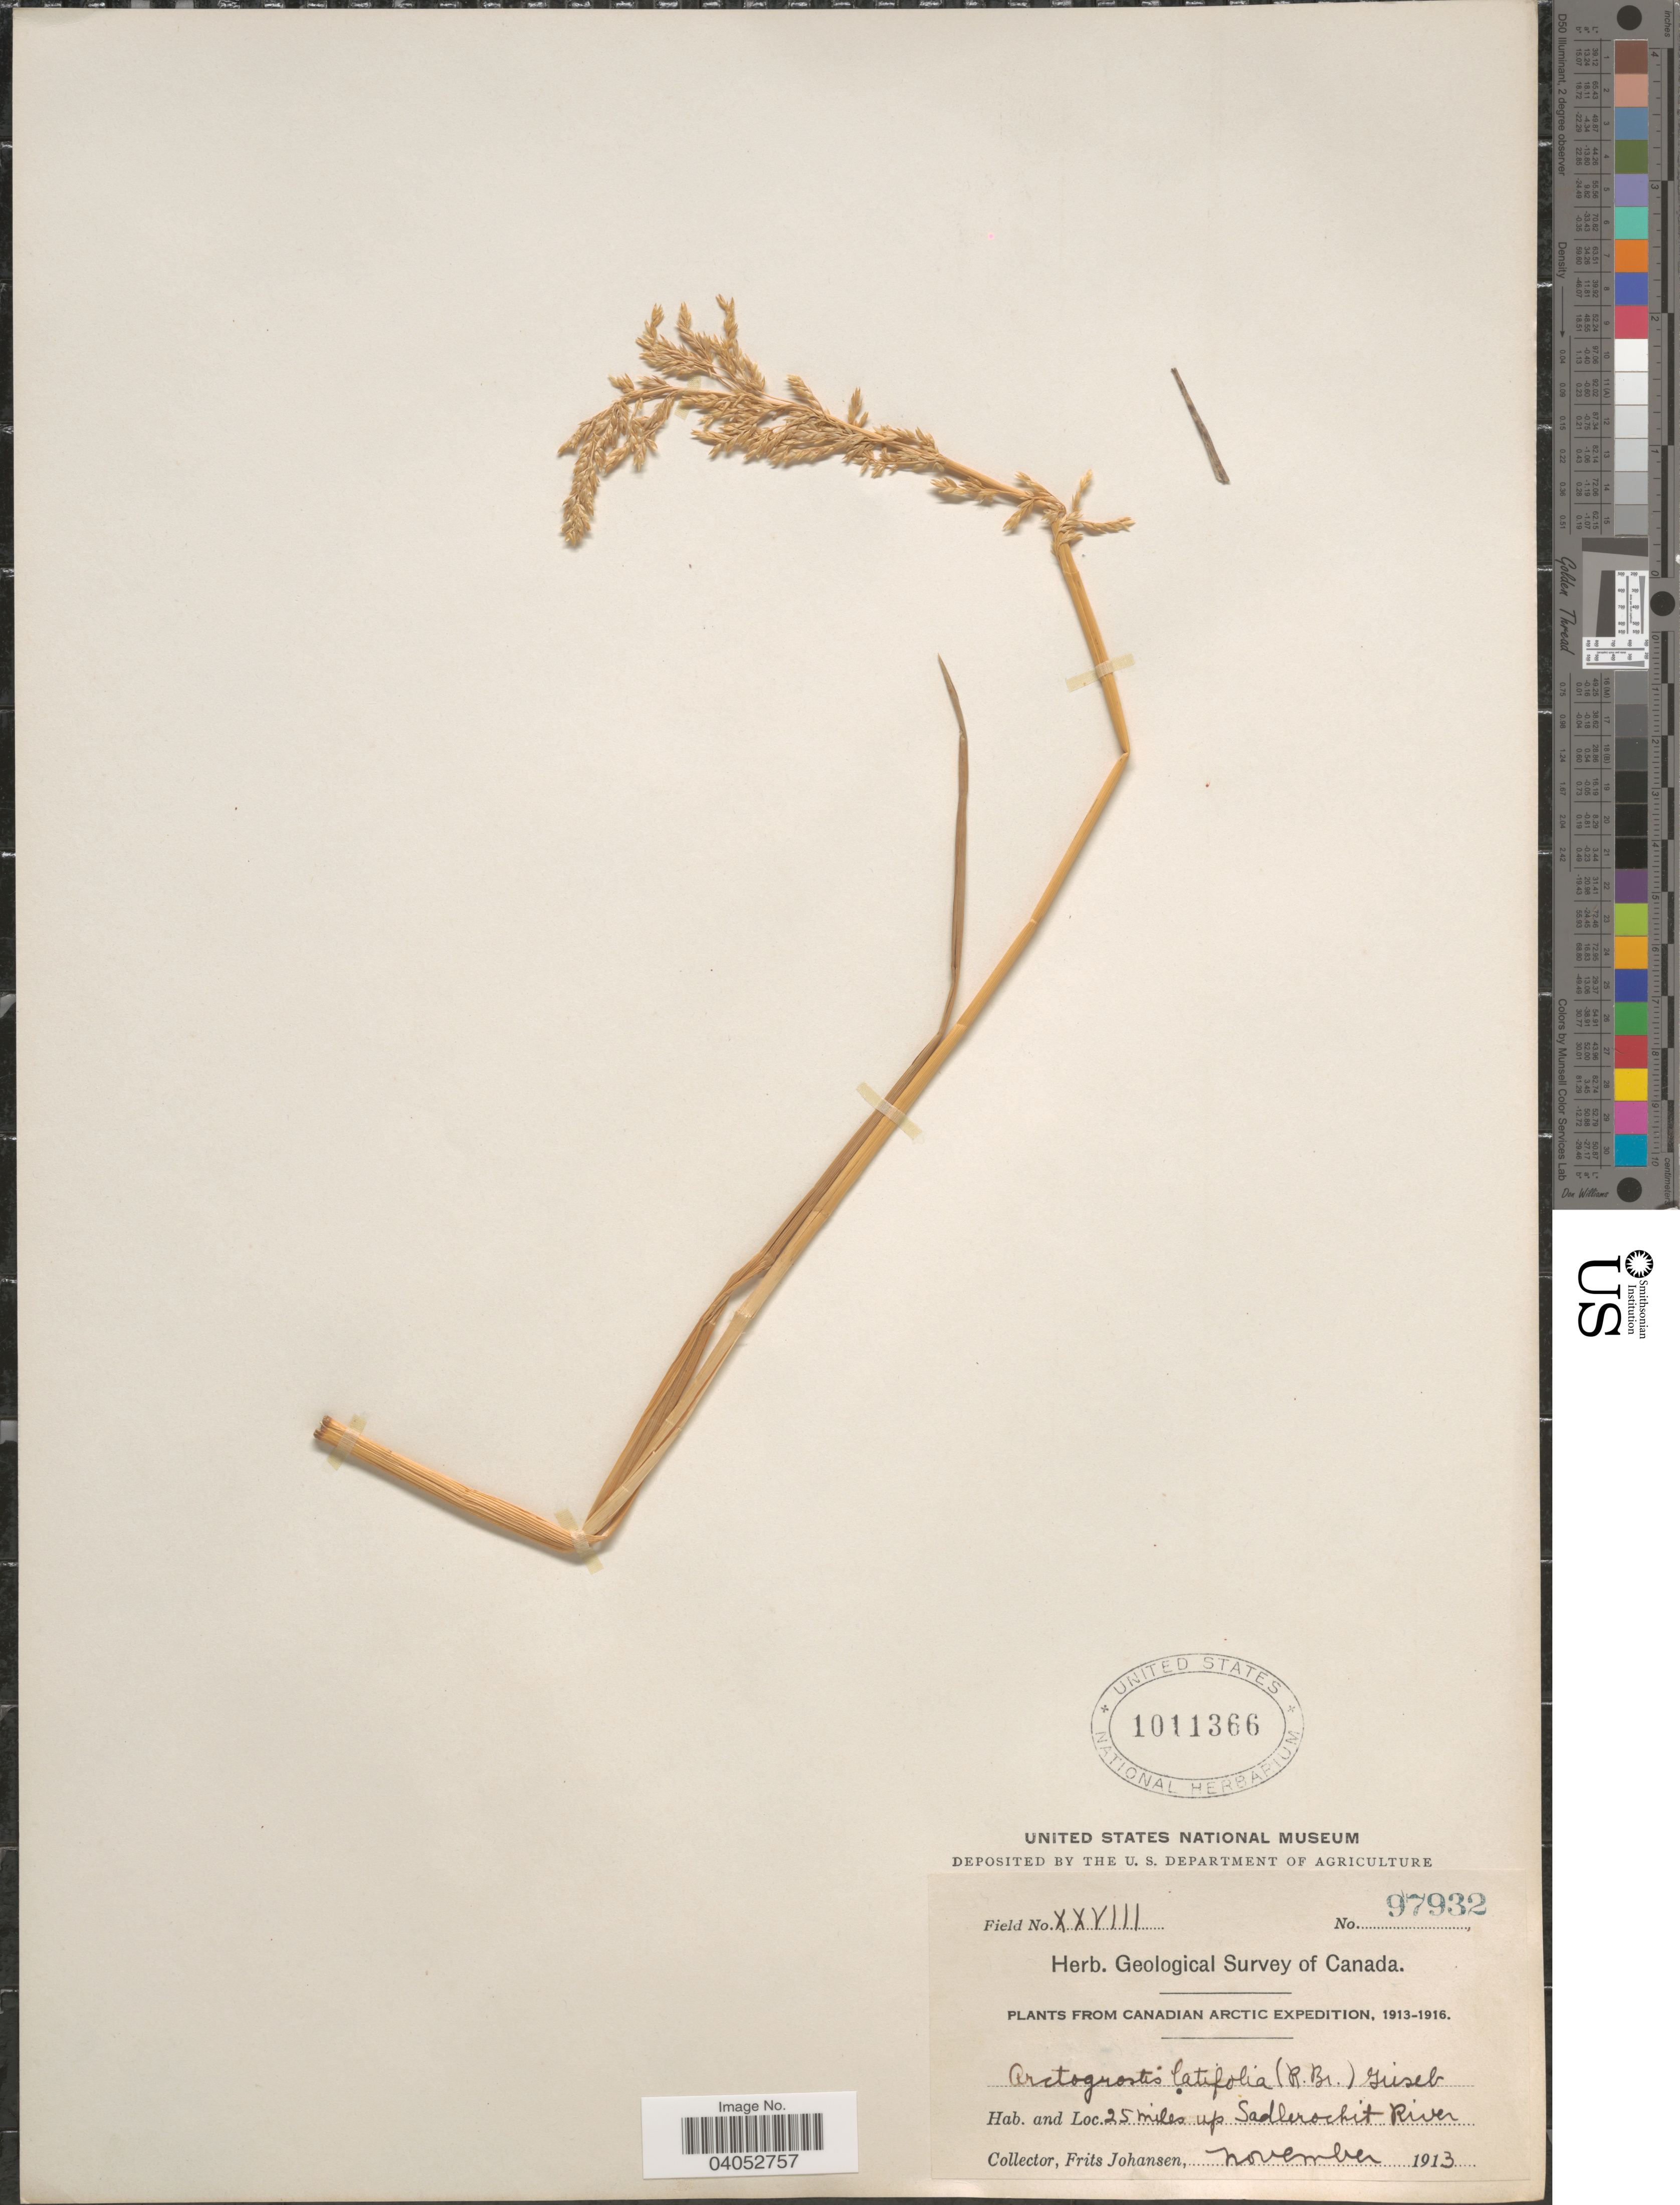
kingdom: Plantae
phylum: Tracheophyta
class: Liliopsida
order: Poales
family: Poaceae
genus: Arctagrostis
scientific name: Arctagrostis latifolia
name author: (R. Br.) Griseb.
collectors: F. Johansen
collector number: XXVII/97932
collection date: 1913-11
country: Canada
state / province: Yukon Territory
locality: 25 miles up Sadlerochit River.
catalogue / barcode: US 1011366